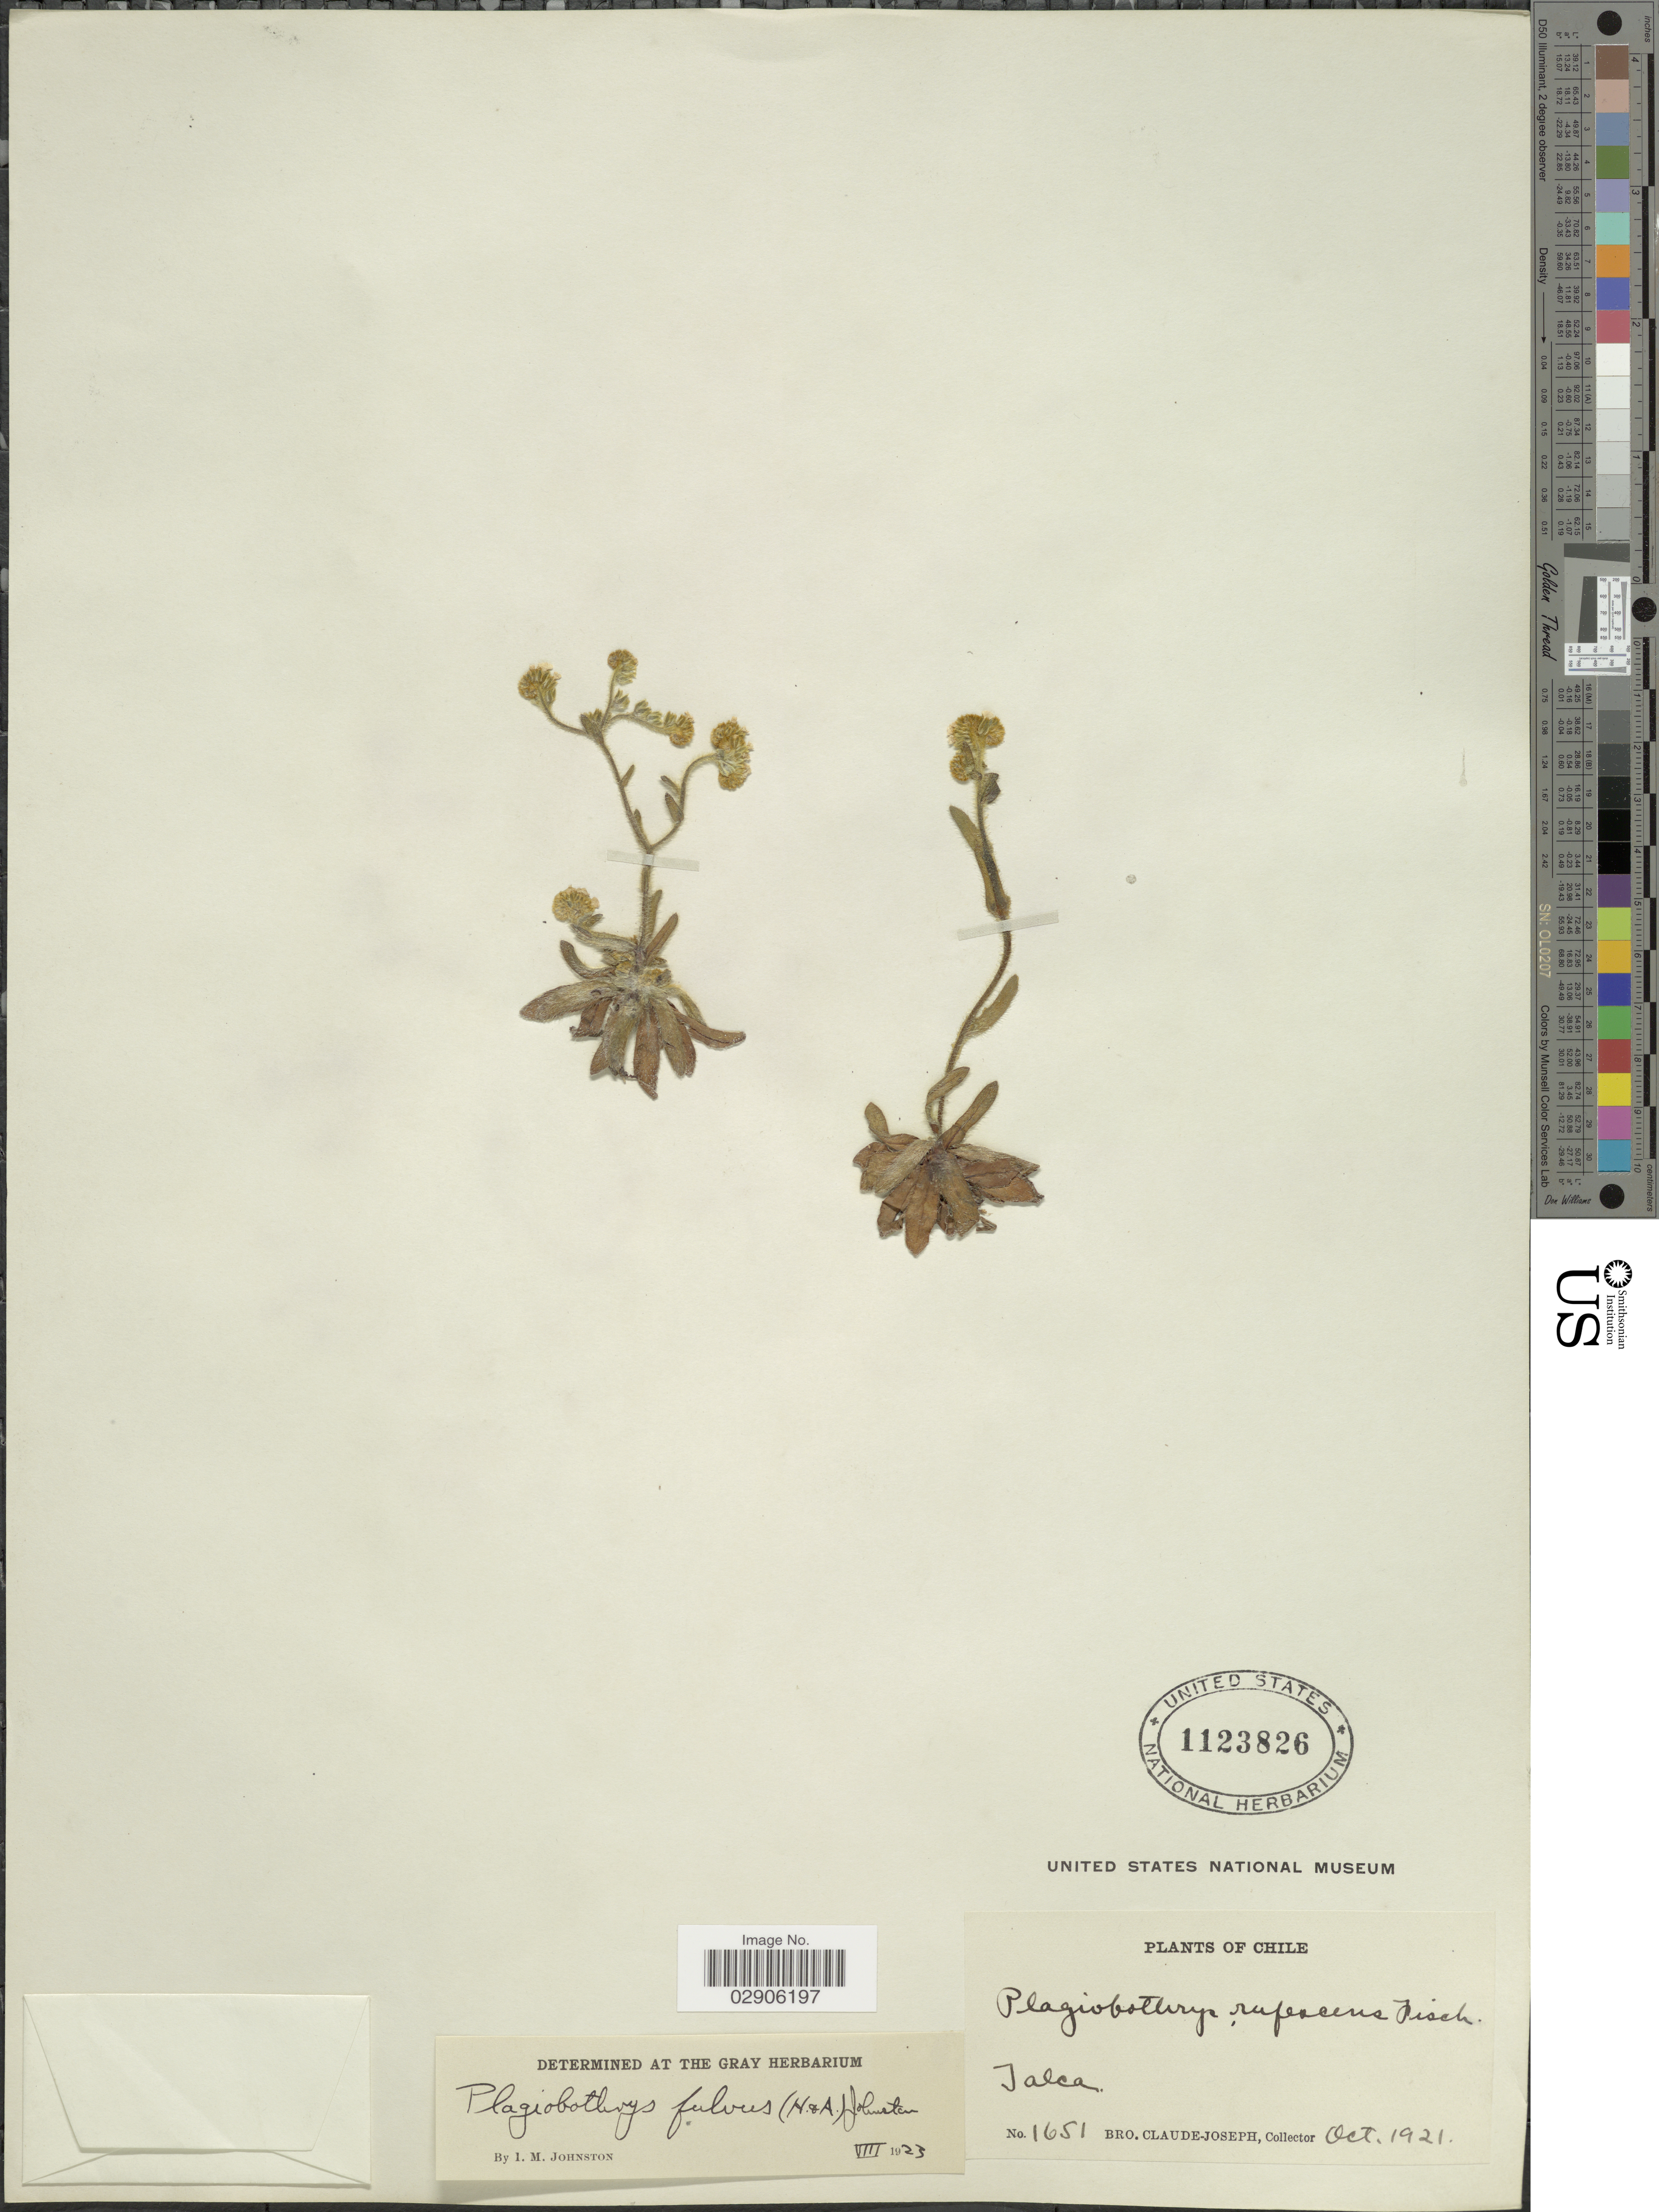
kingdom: Plantae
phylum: Tracheophyta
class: Magnoliopsida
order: Boraginales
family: Boraginaceae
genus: Plagiobothrys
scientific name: Plagiobothrys fulvus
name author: (Hook. & Arn.) I.M. Johnst.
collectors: Bro. Claude-Joseph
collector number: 1651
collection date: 1921-10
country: Chile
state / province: Maule (VII)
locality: Talca.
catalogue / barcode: US 1123826